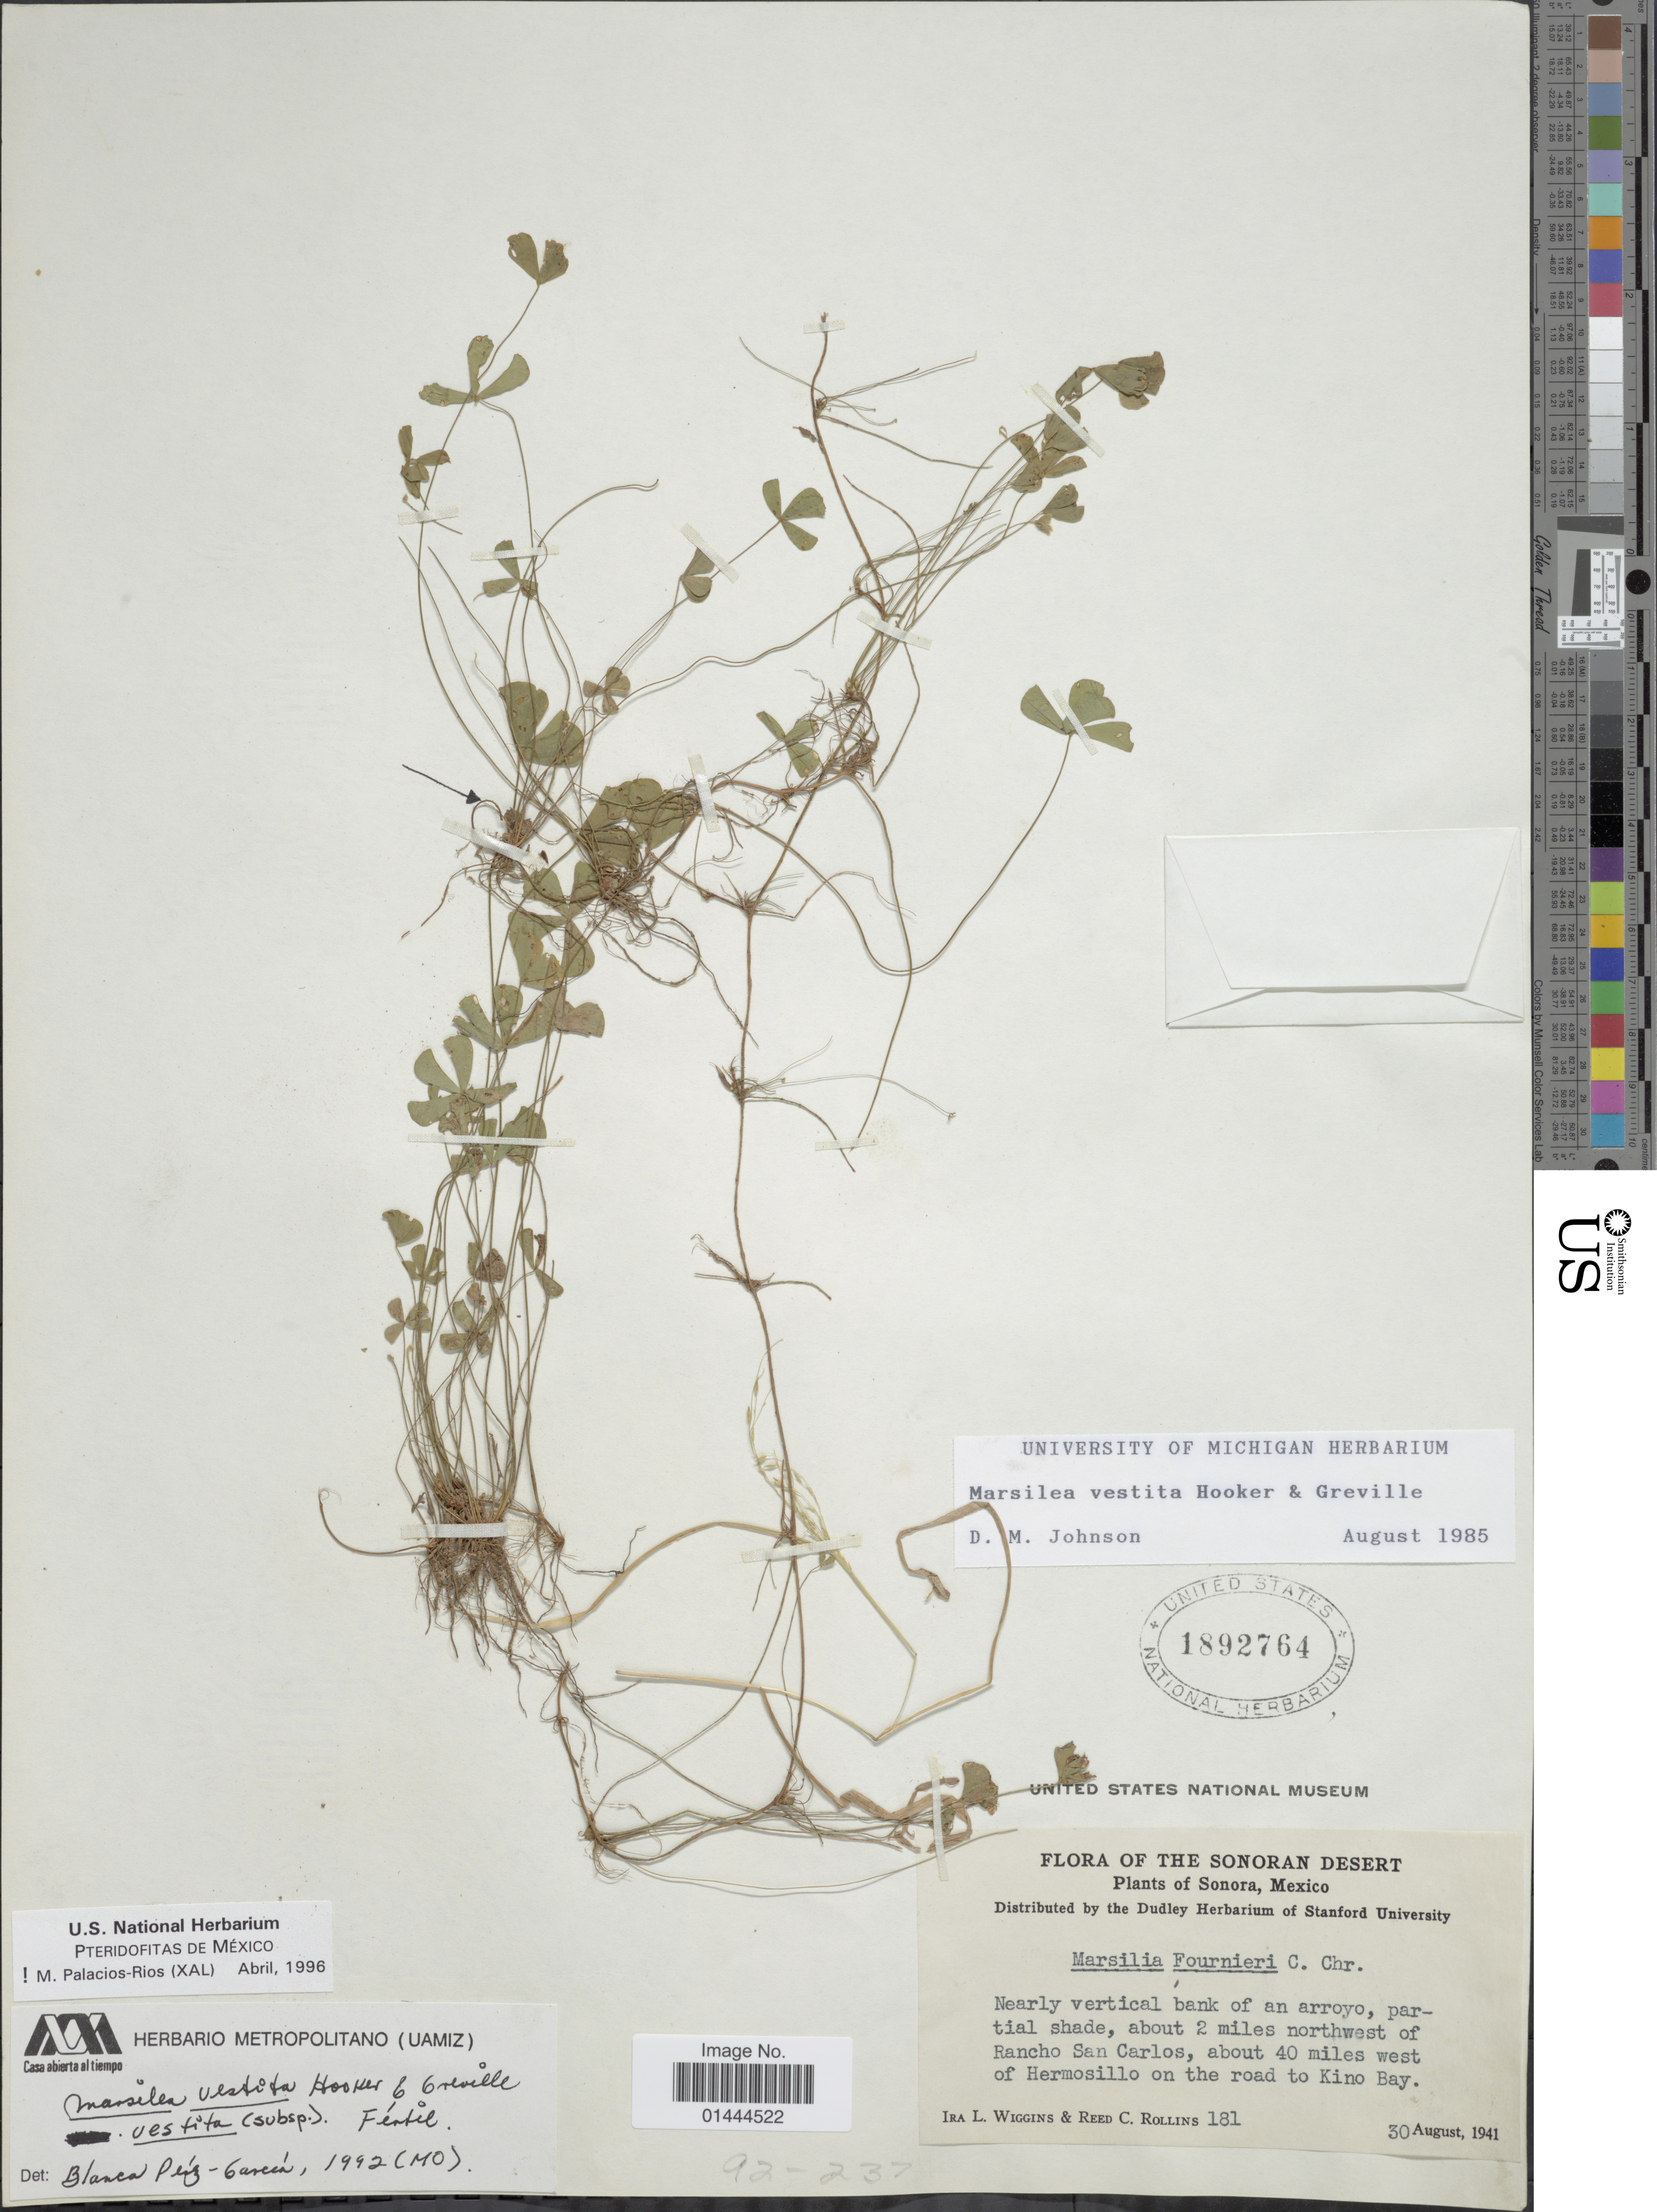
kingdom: Plantae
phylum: Tracheophyta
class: Polypodiopsida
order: Salviniales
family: Marsileaceae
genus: Marsilea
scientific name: Marsilea vestita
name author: Hook. & Grev.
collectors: I. L. Wiggins & R. C. Rollins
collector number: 181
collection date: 1941-08-30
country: Mexico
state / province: Sonora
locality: Sonoran Desert, about 2 miles northwest of Rancho San Carlos, about 40 miles west of Hermosillo on the road to Kino Bay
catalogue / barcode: US 1892764